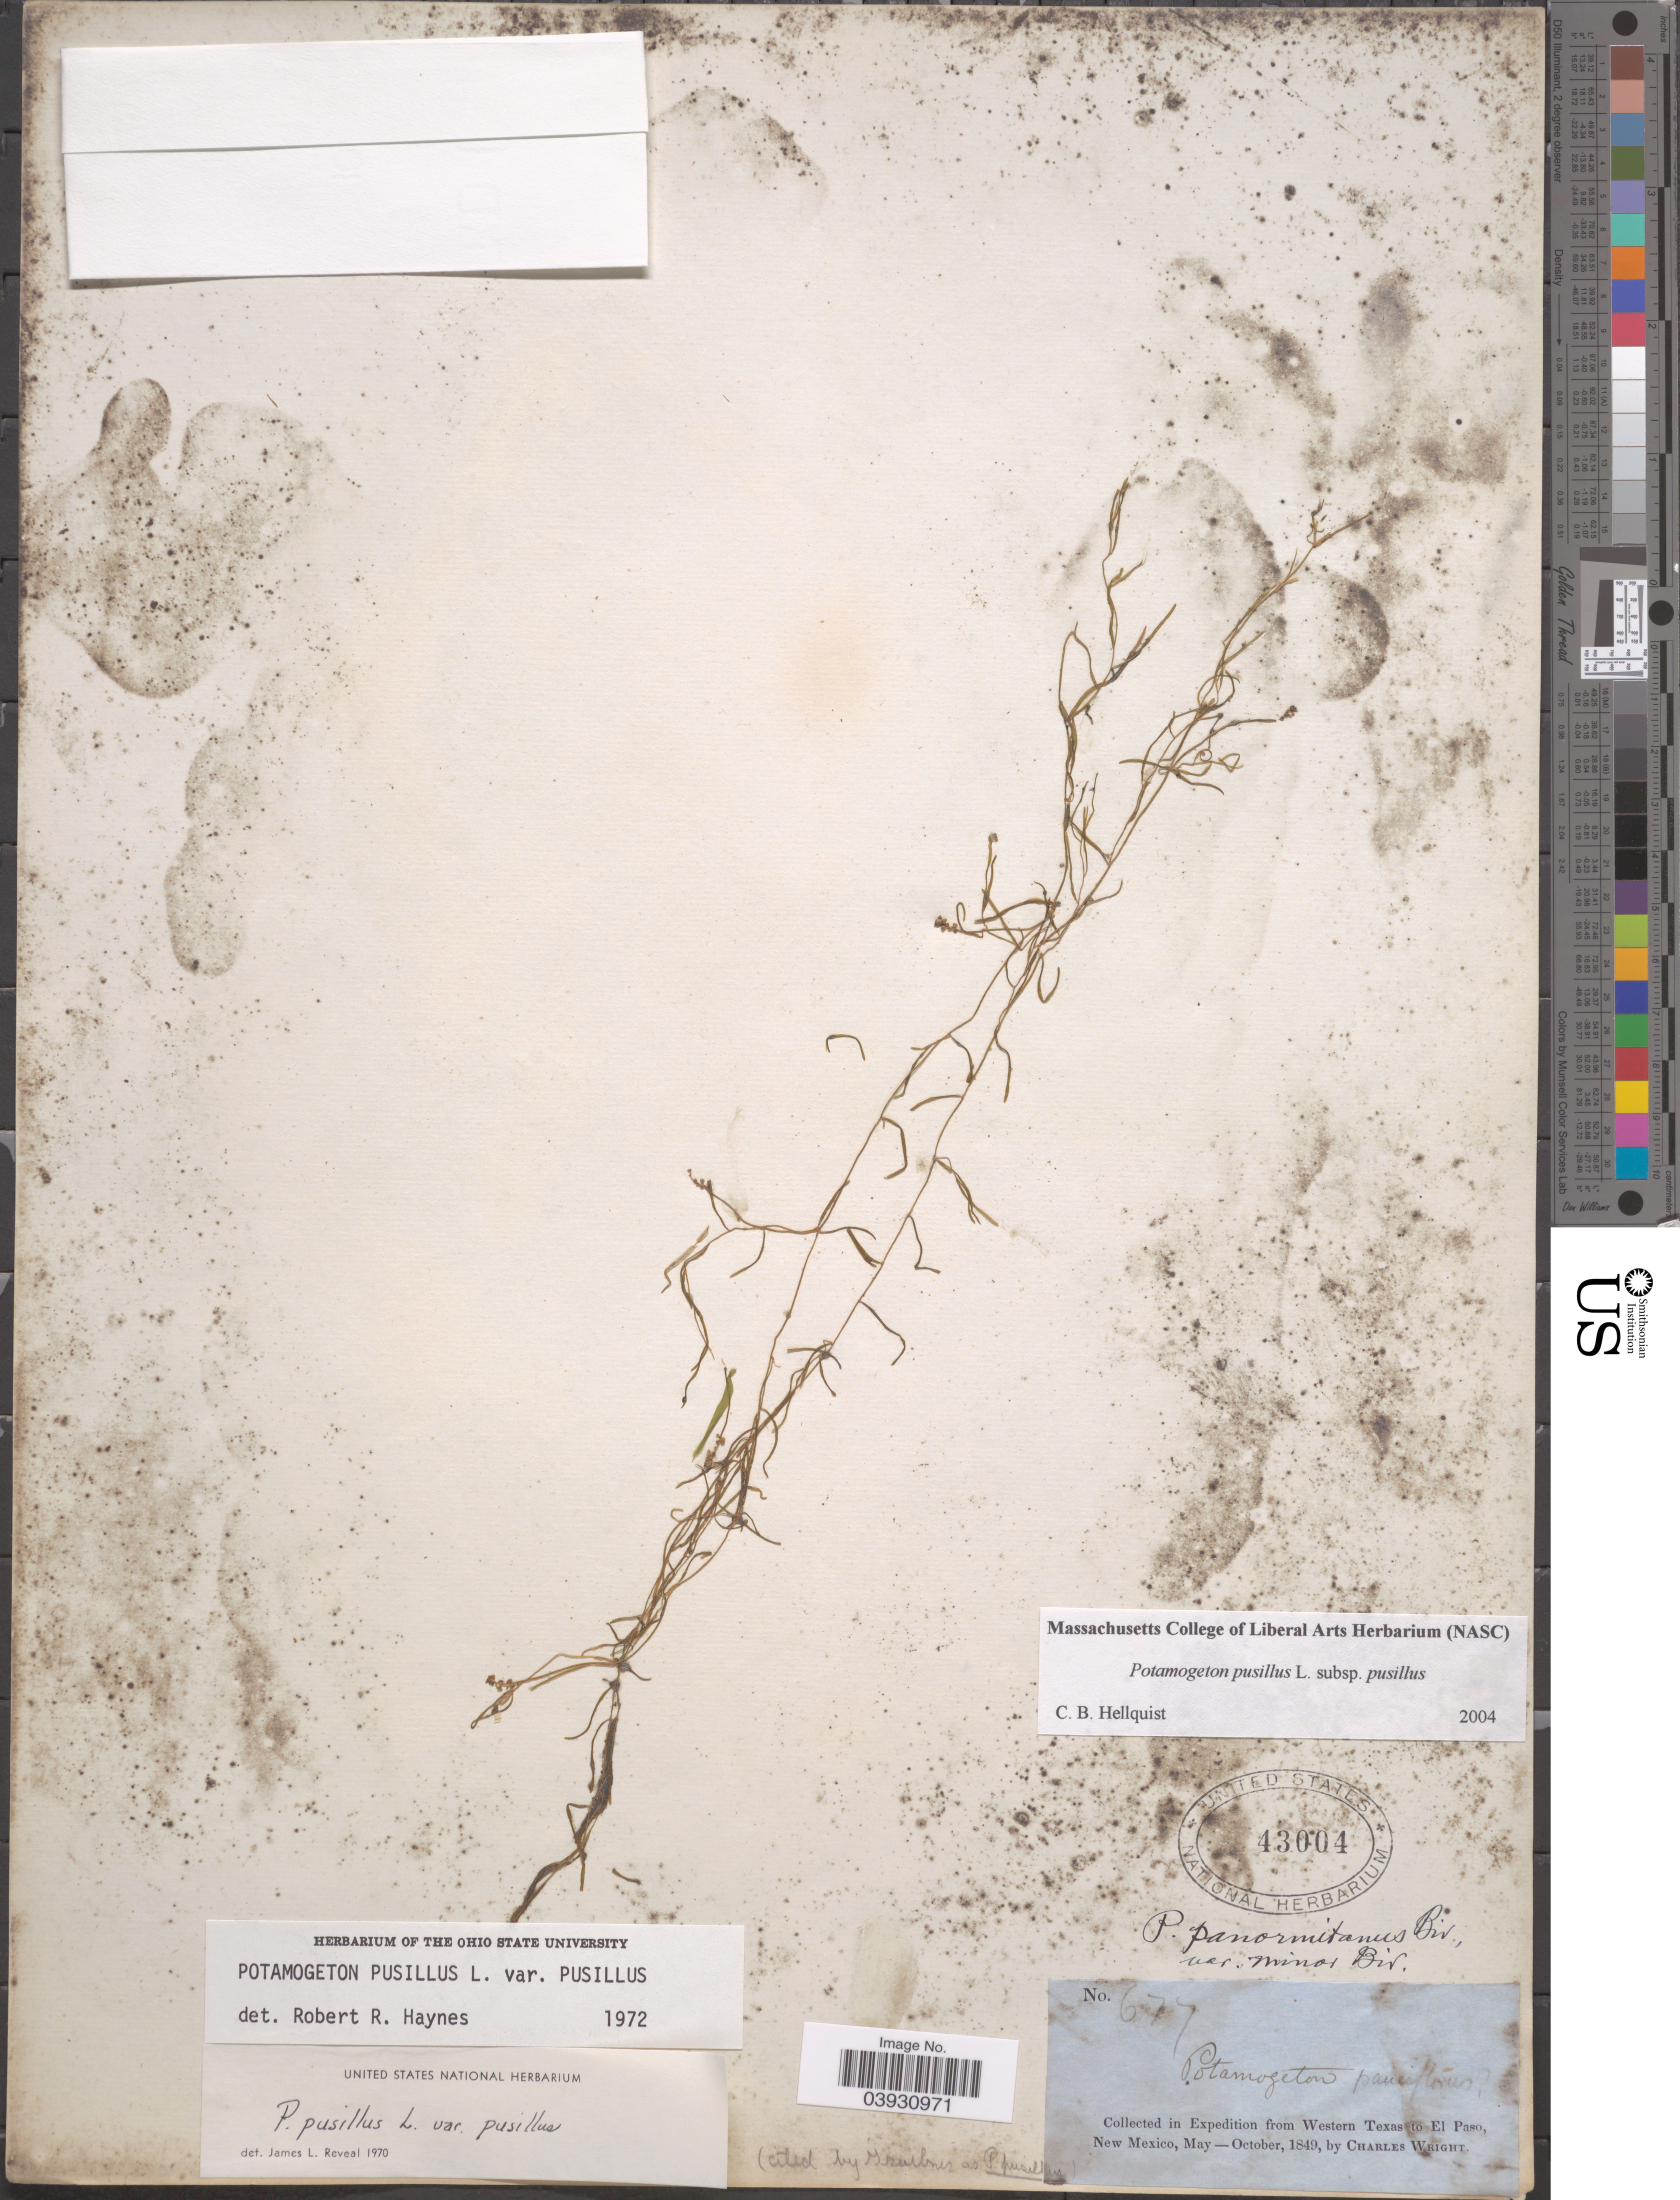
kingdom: Plantae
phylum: Tracheophyta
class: Liliopsida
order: Alismatales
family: Potamogetonaceae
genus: Potamogeton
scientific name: Potamogeton pusillus var. pusillus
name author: L.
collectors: C. Wright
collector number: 677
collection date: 1849-05/1849-10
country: United States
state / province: New Mexico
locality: Western Texas to El Paso.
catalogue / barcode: US 43004